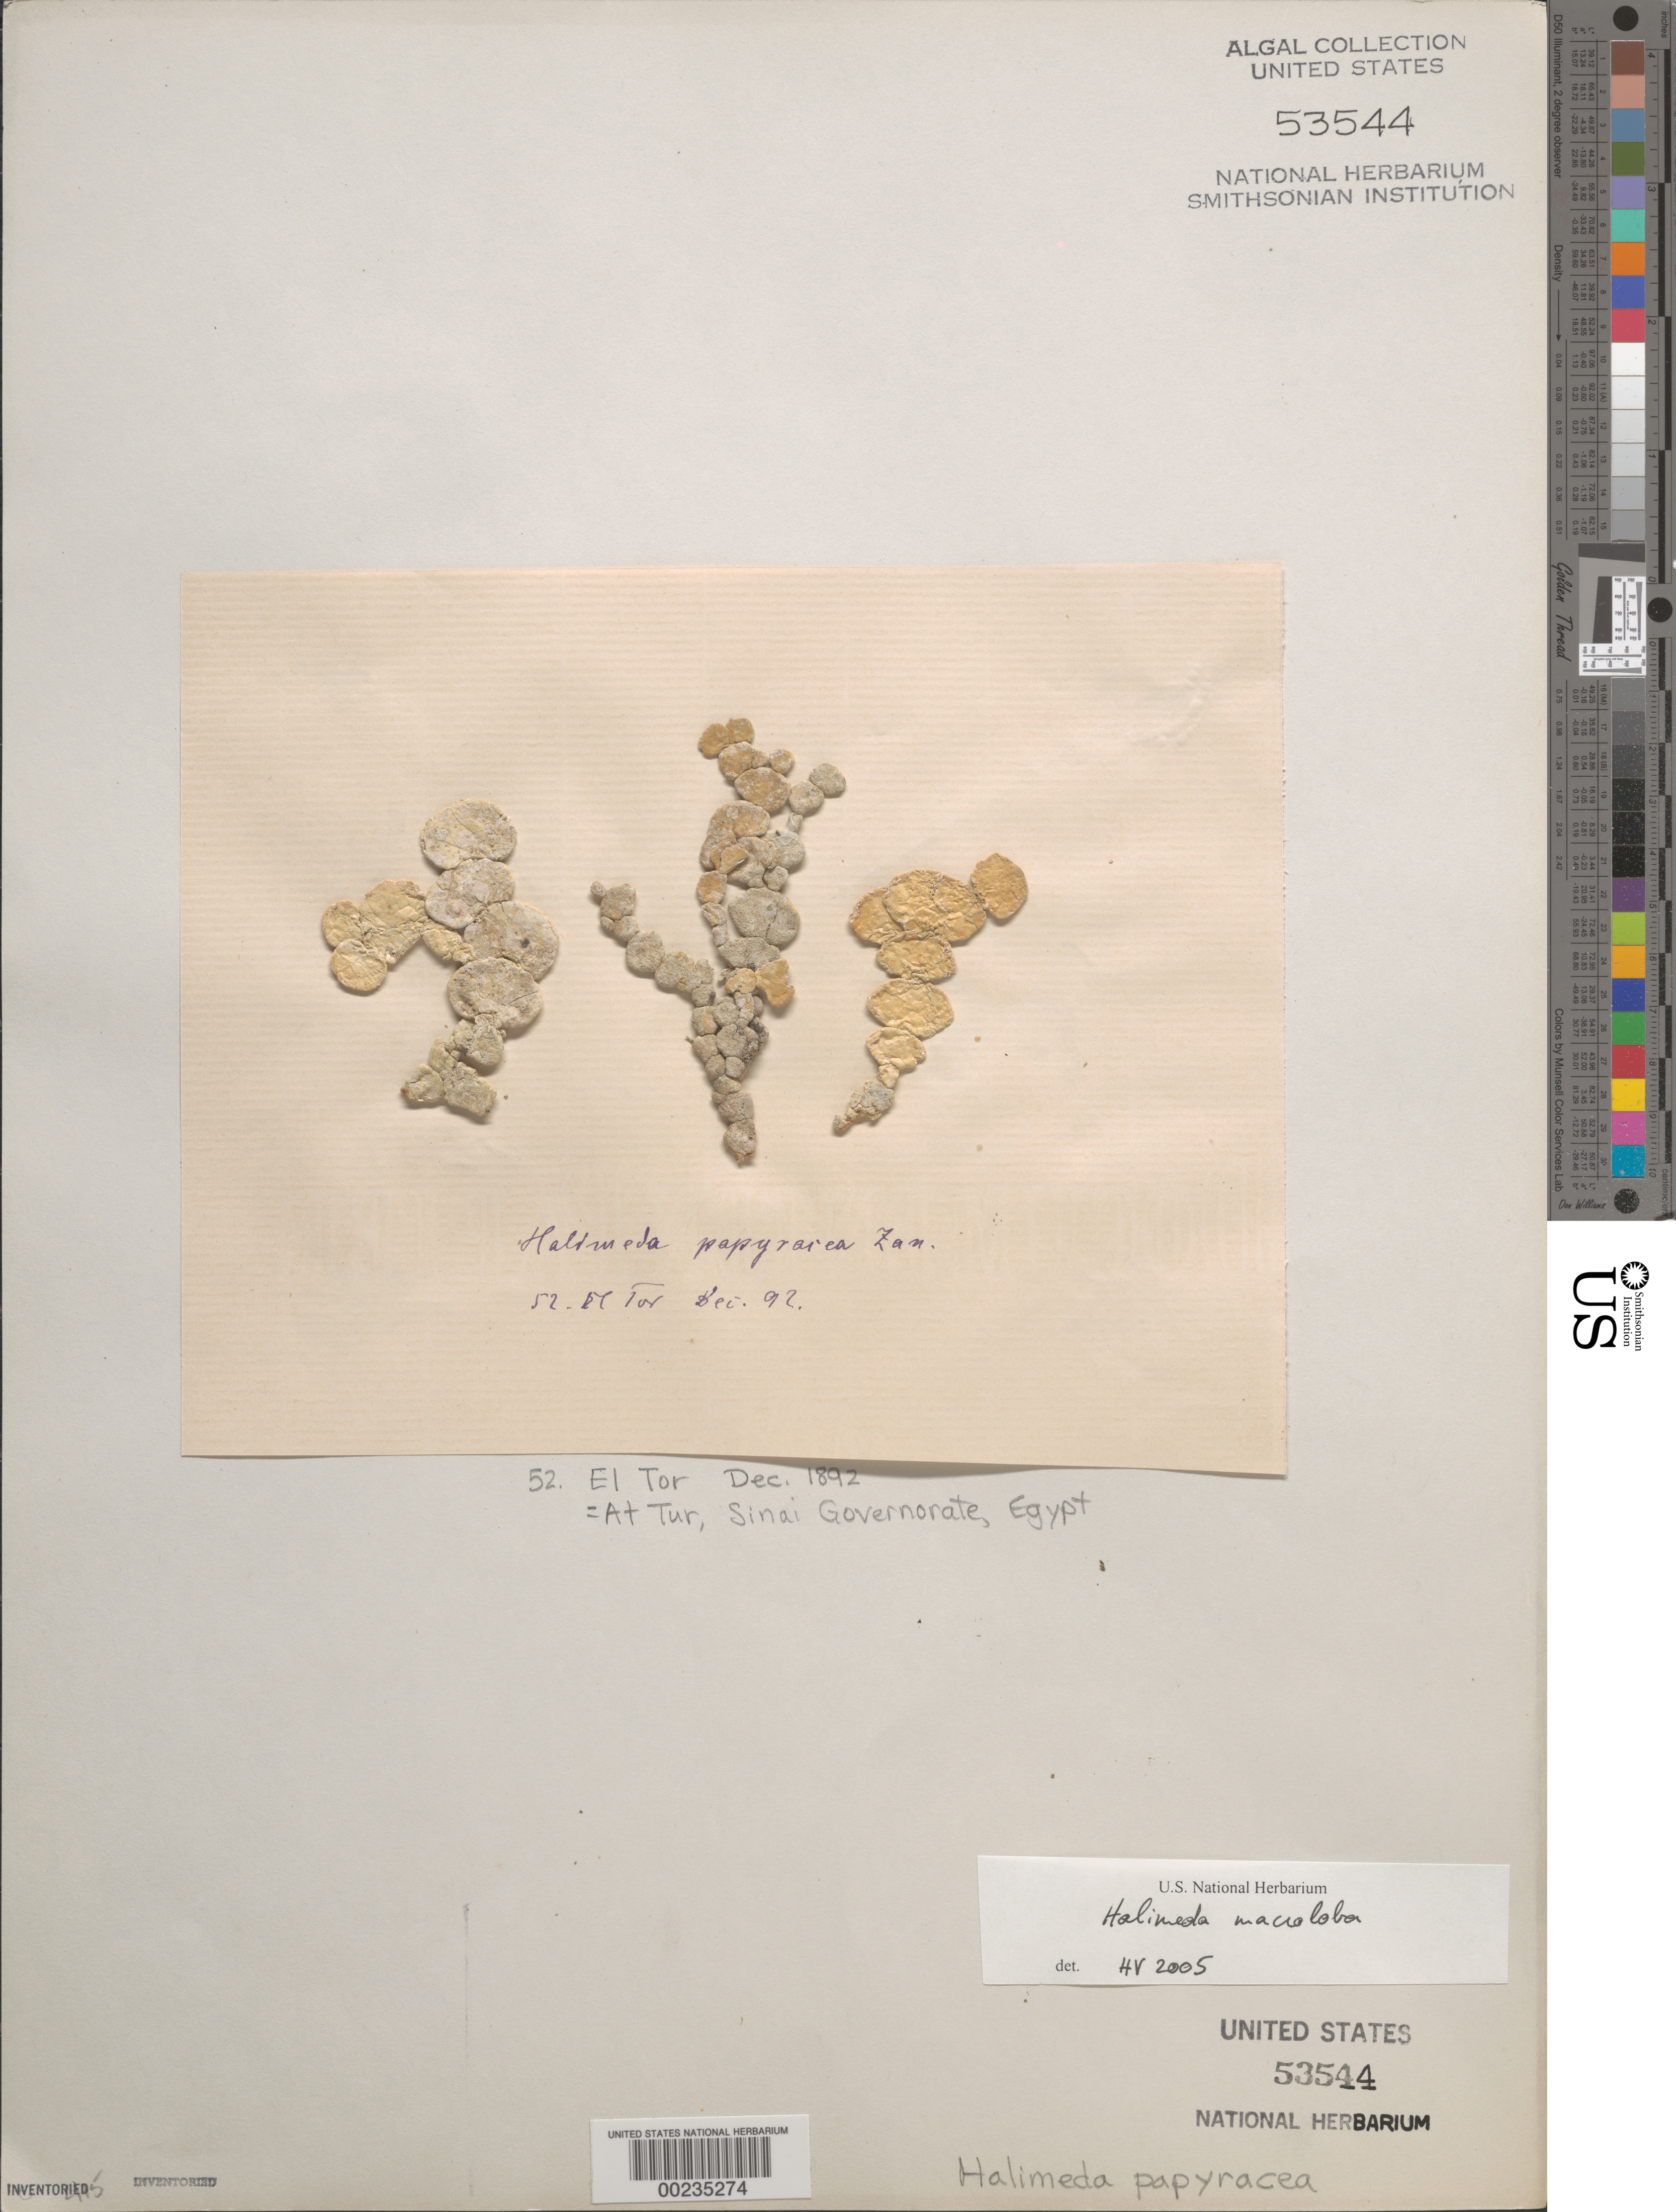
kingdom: Plantae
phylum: Chlorophyta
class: Ulvophyceae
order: Bryopsidales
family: Halimedaceae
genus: Halimeda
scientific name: Halimeda macroloba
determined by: Verbruggen, H.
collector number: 52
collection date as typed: Dec 1892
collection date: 1892-12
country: Egypt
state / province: Janub Sina'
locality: At Tur (El Tor)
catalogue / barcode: US 53544